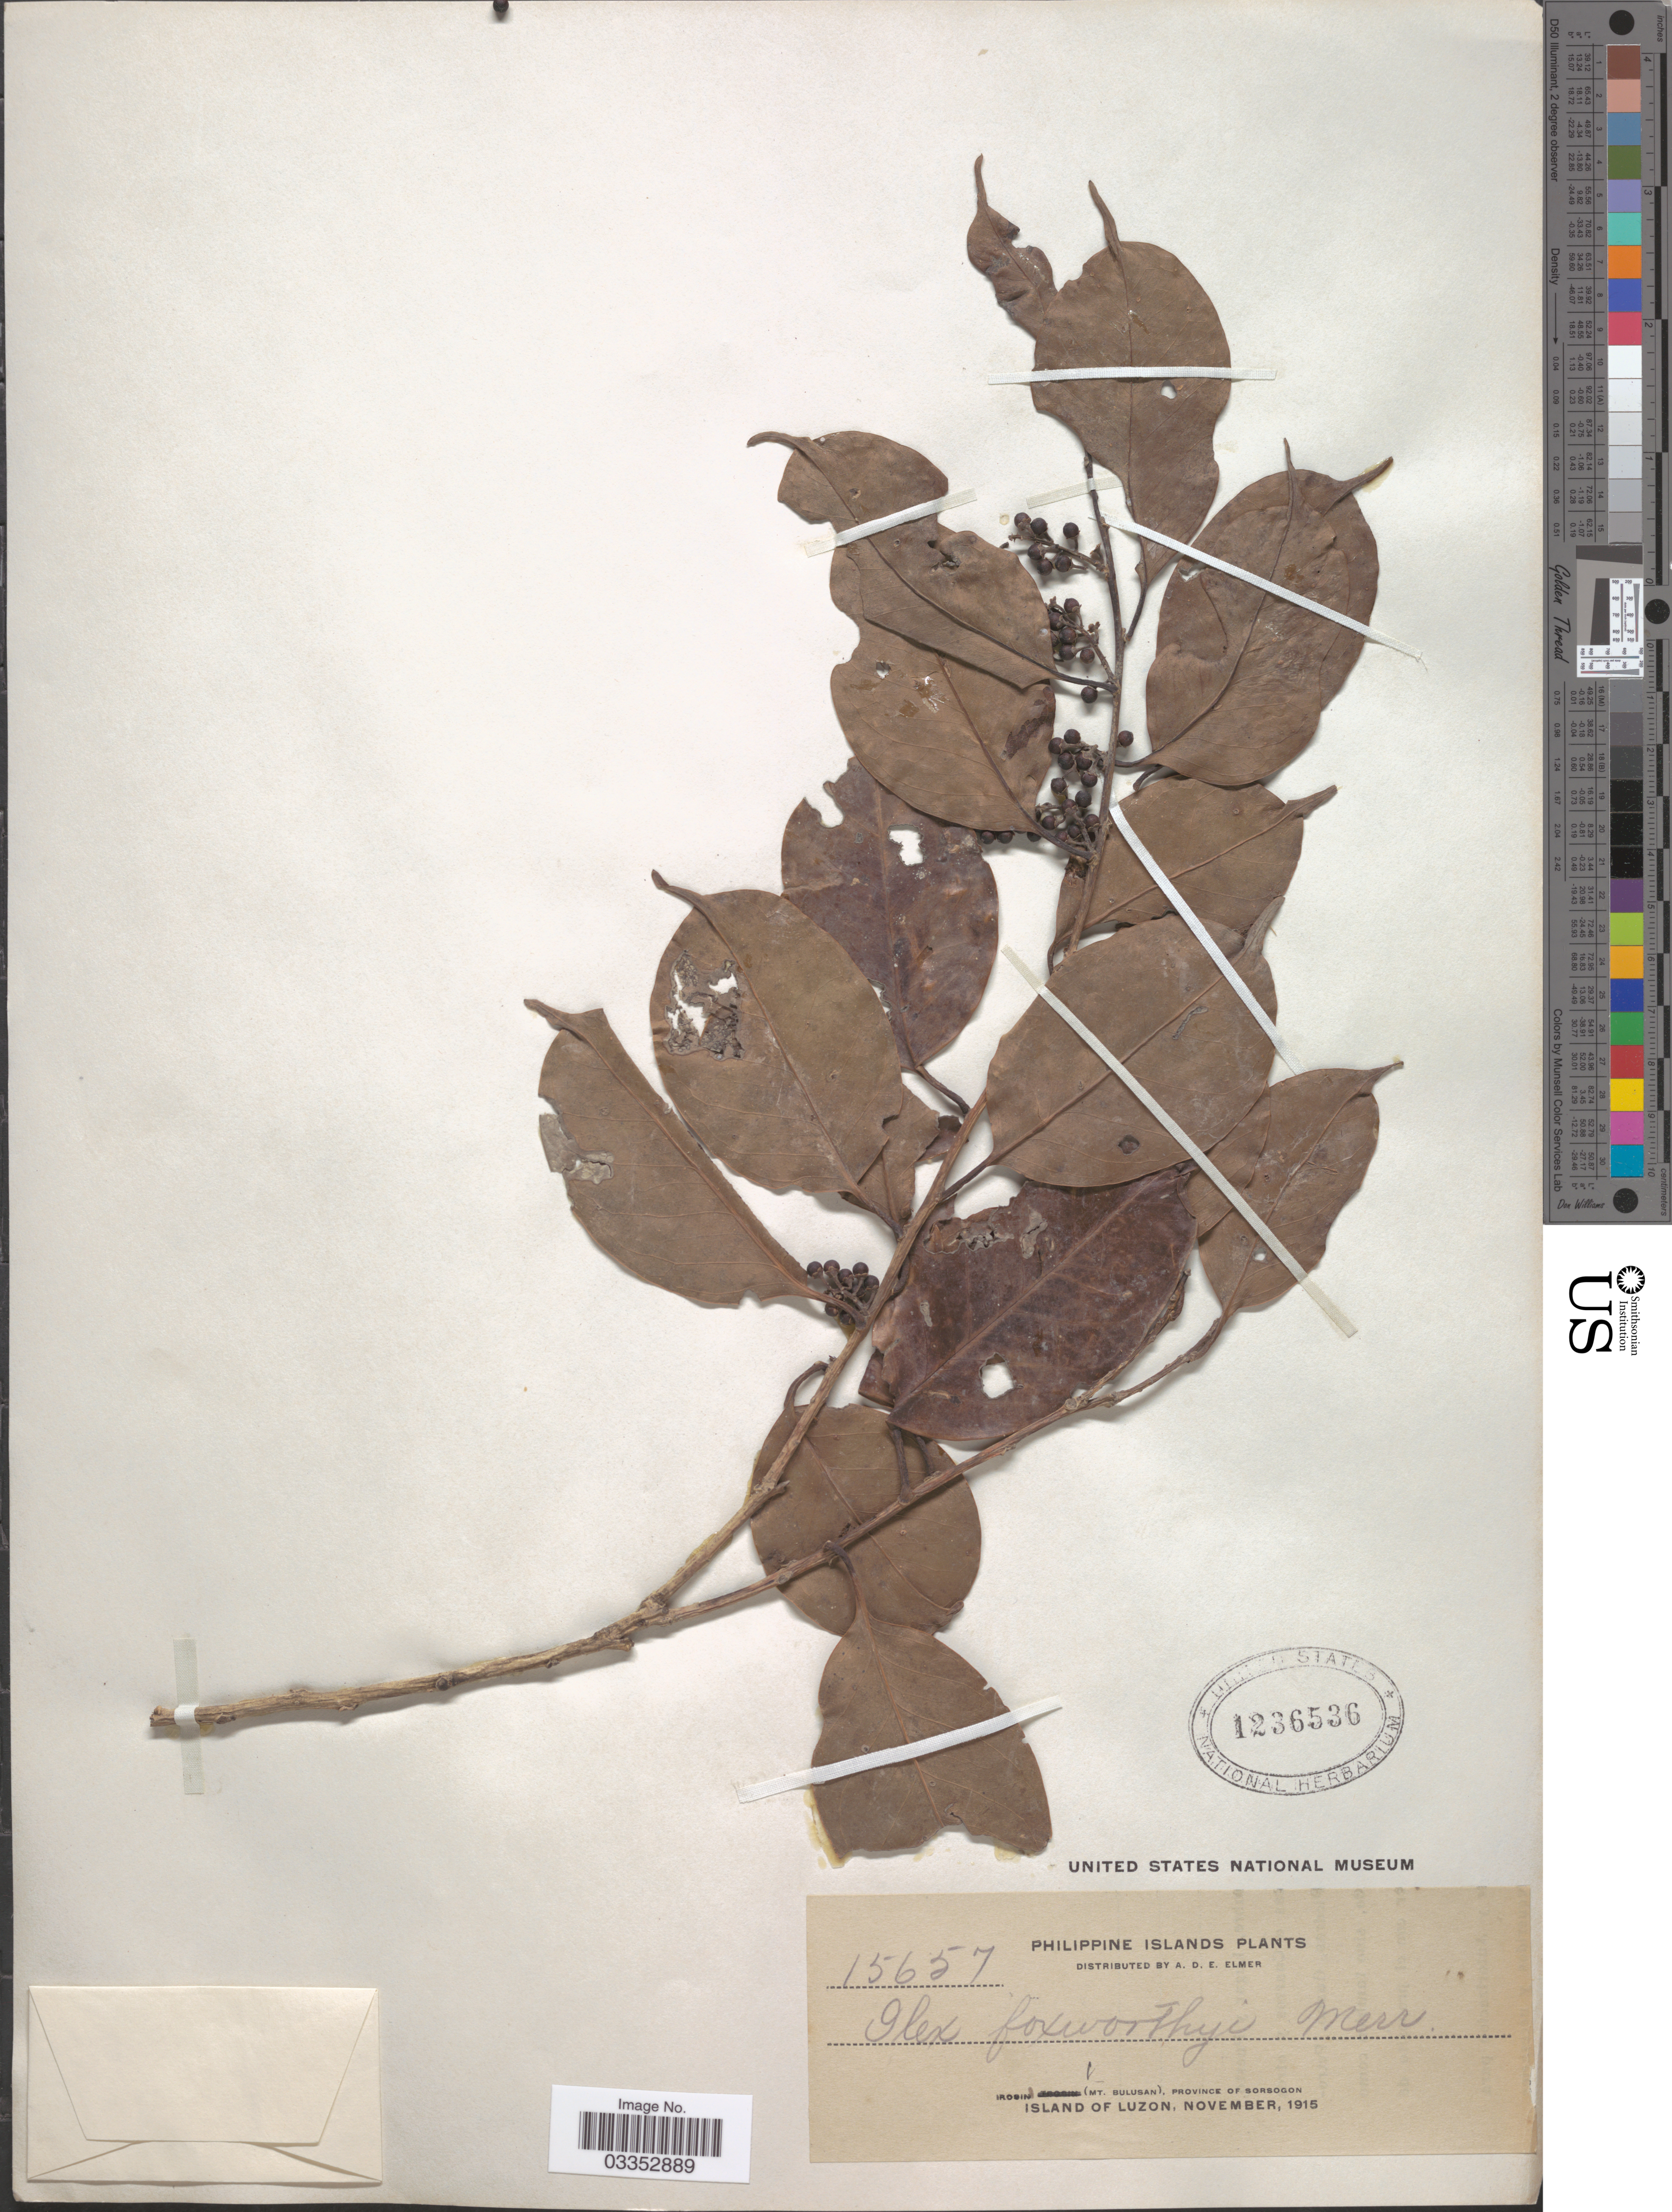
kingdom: Plantae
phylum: Tracheophyta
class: Magnoliopsida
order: Aquifoliales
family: Aquifoliaceae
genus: Ilex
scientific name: Ilex foxworthyi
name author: Merr.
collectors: A. D. E. Elmer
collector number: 15657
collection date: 1915-11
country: Philippines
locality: Irosin (Mt. Bulusan), Province of Sorsogon, Island of Luzon.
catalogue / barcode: US 1236536